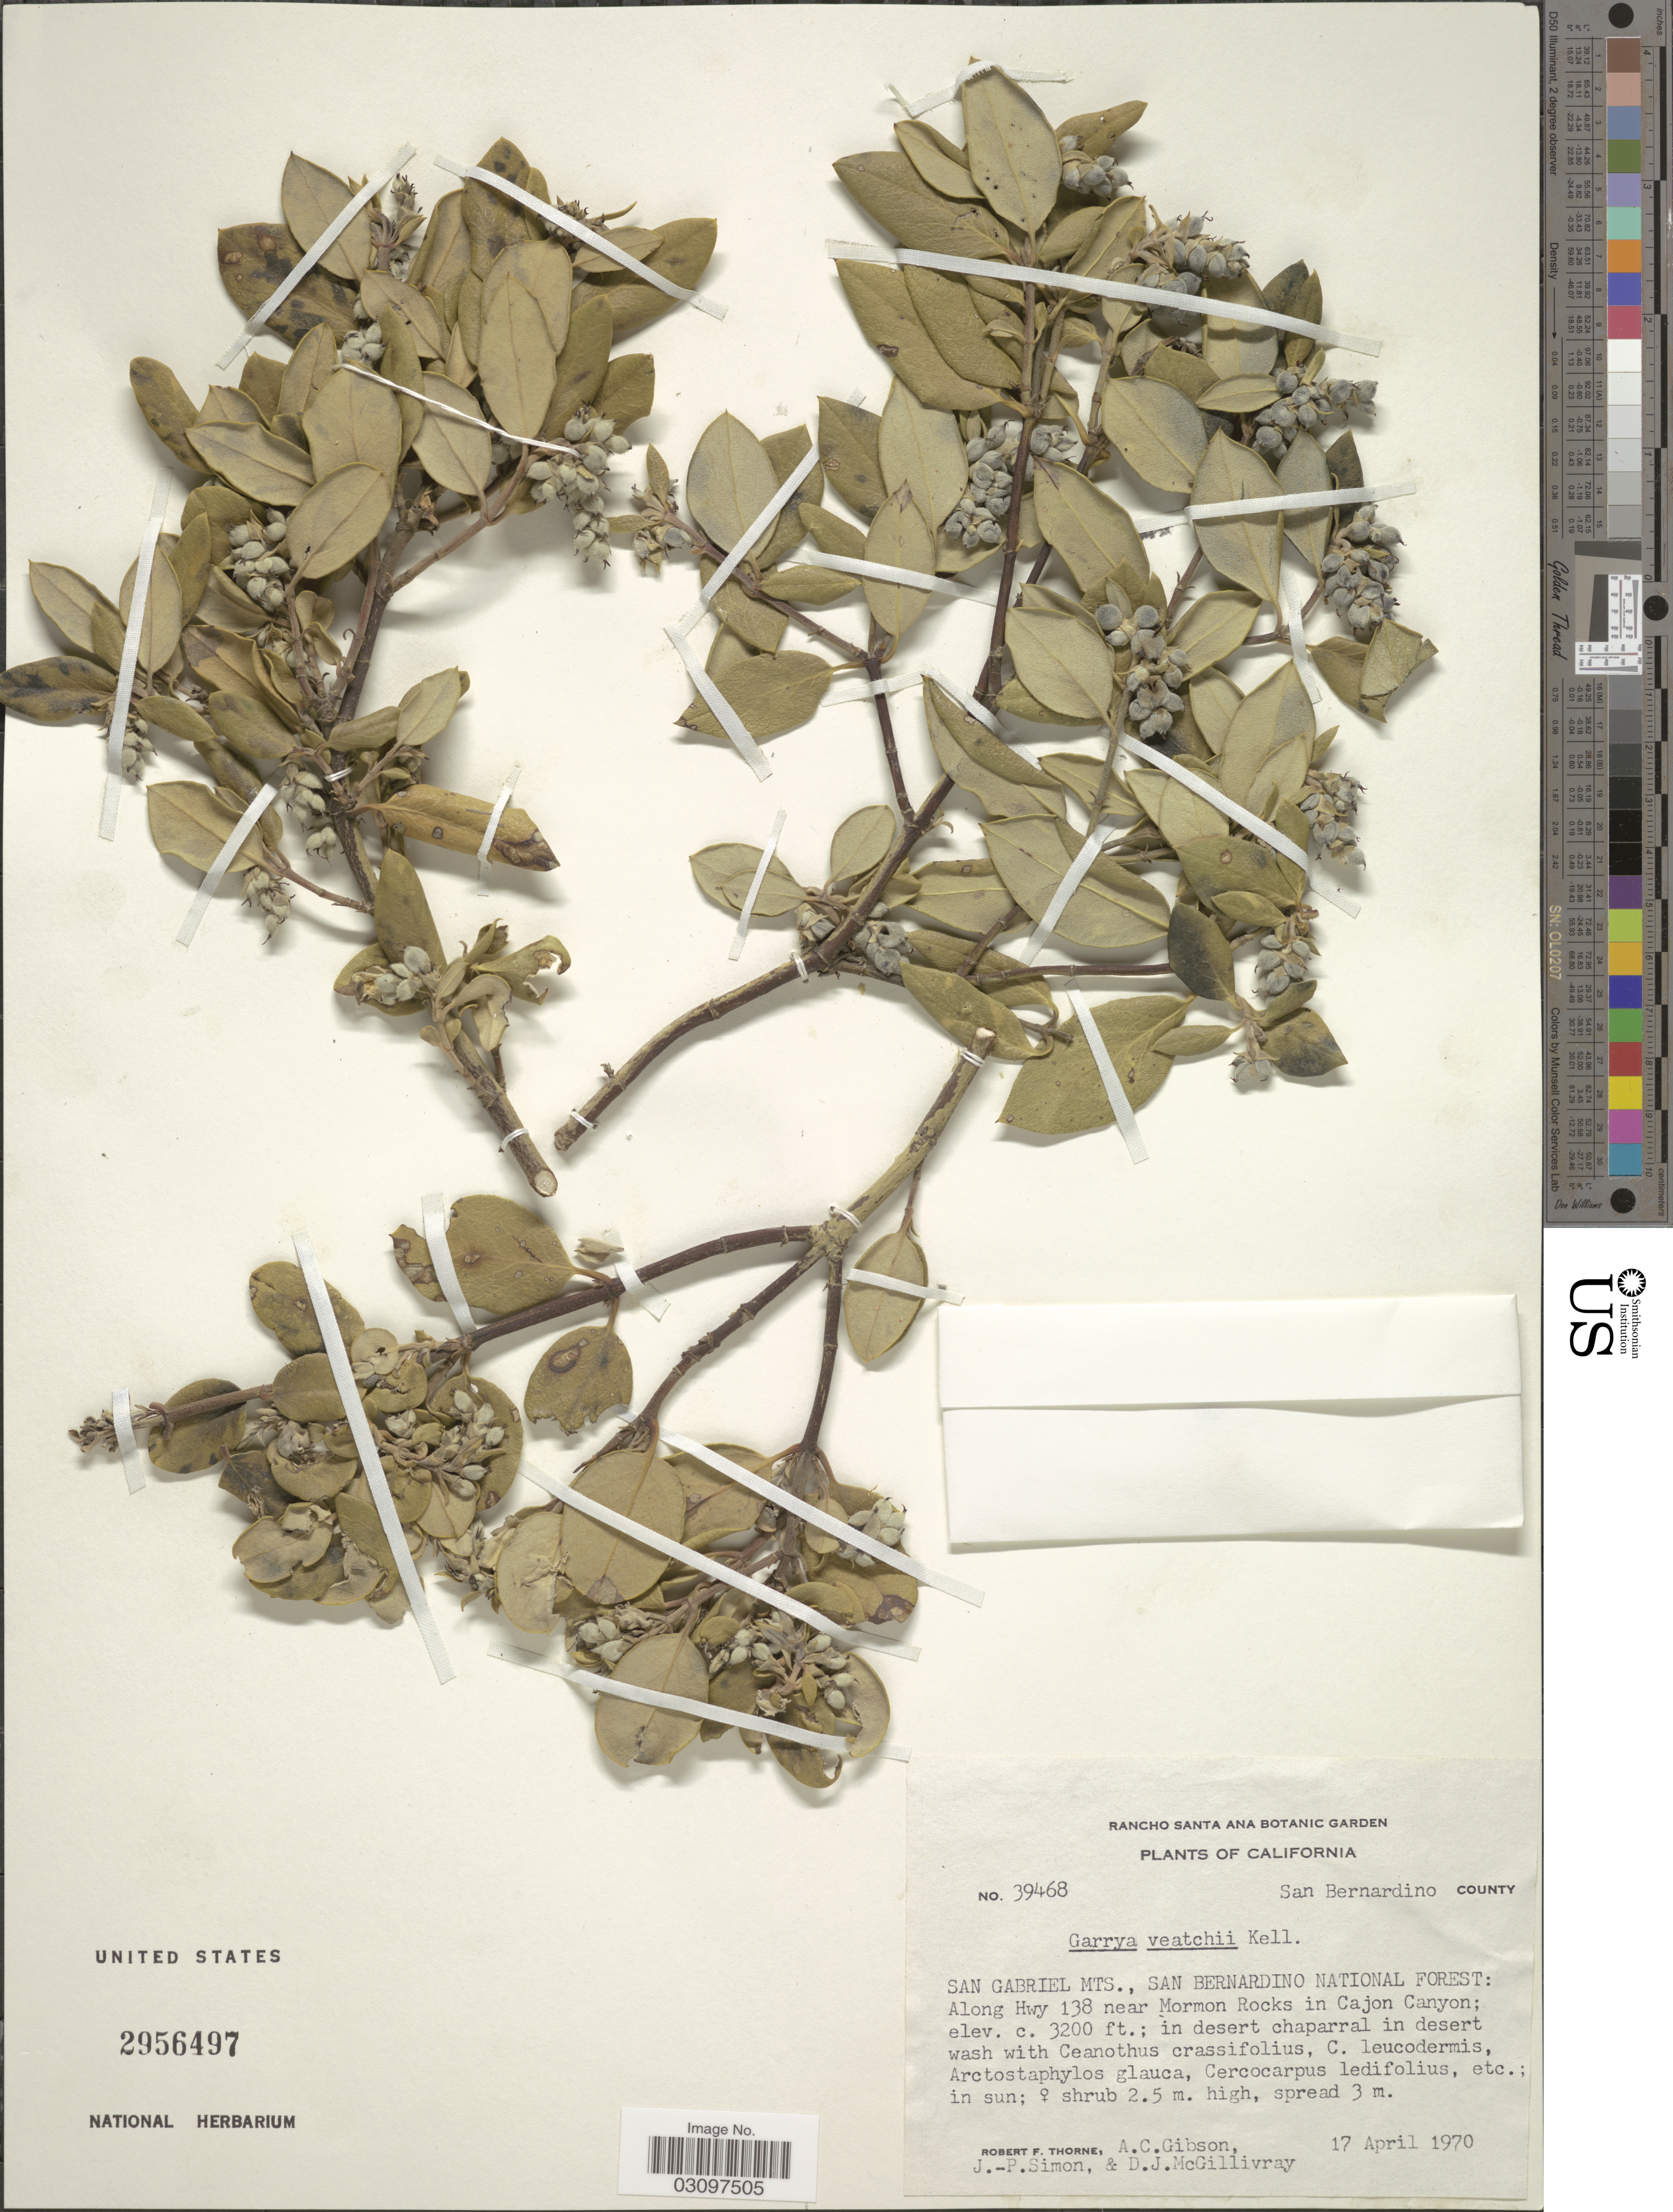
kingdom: Plantae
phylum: Tracheophyta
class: Magnoliopsida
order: Garryales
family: Garryaceae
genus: Garrya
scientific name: Garrya wrightii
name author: Torr.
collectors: R. F. Thorne, A. Gibson, J.-P. Simon & D. J. McGillivray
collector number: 39468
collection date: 1970-04-17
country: United States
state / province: California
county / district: San Bernardino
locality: San Bernardino County. San Gabriel Mts., San Bernardino National Forest: Along Hwy 138 near Mormon Rocks in Cajon Canyon.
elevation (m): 975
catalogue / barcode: US 2956497